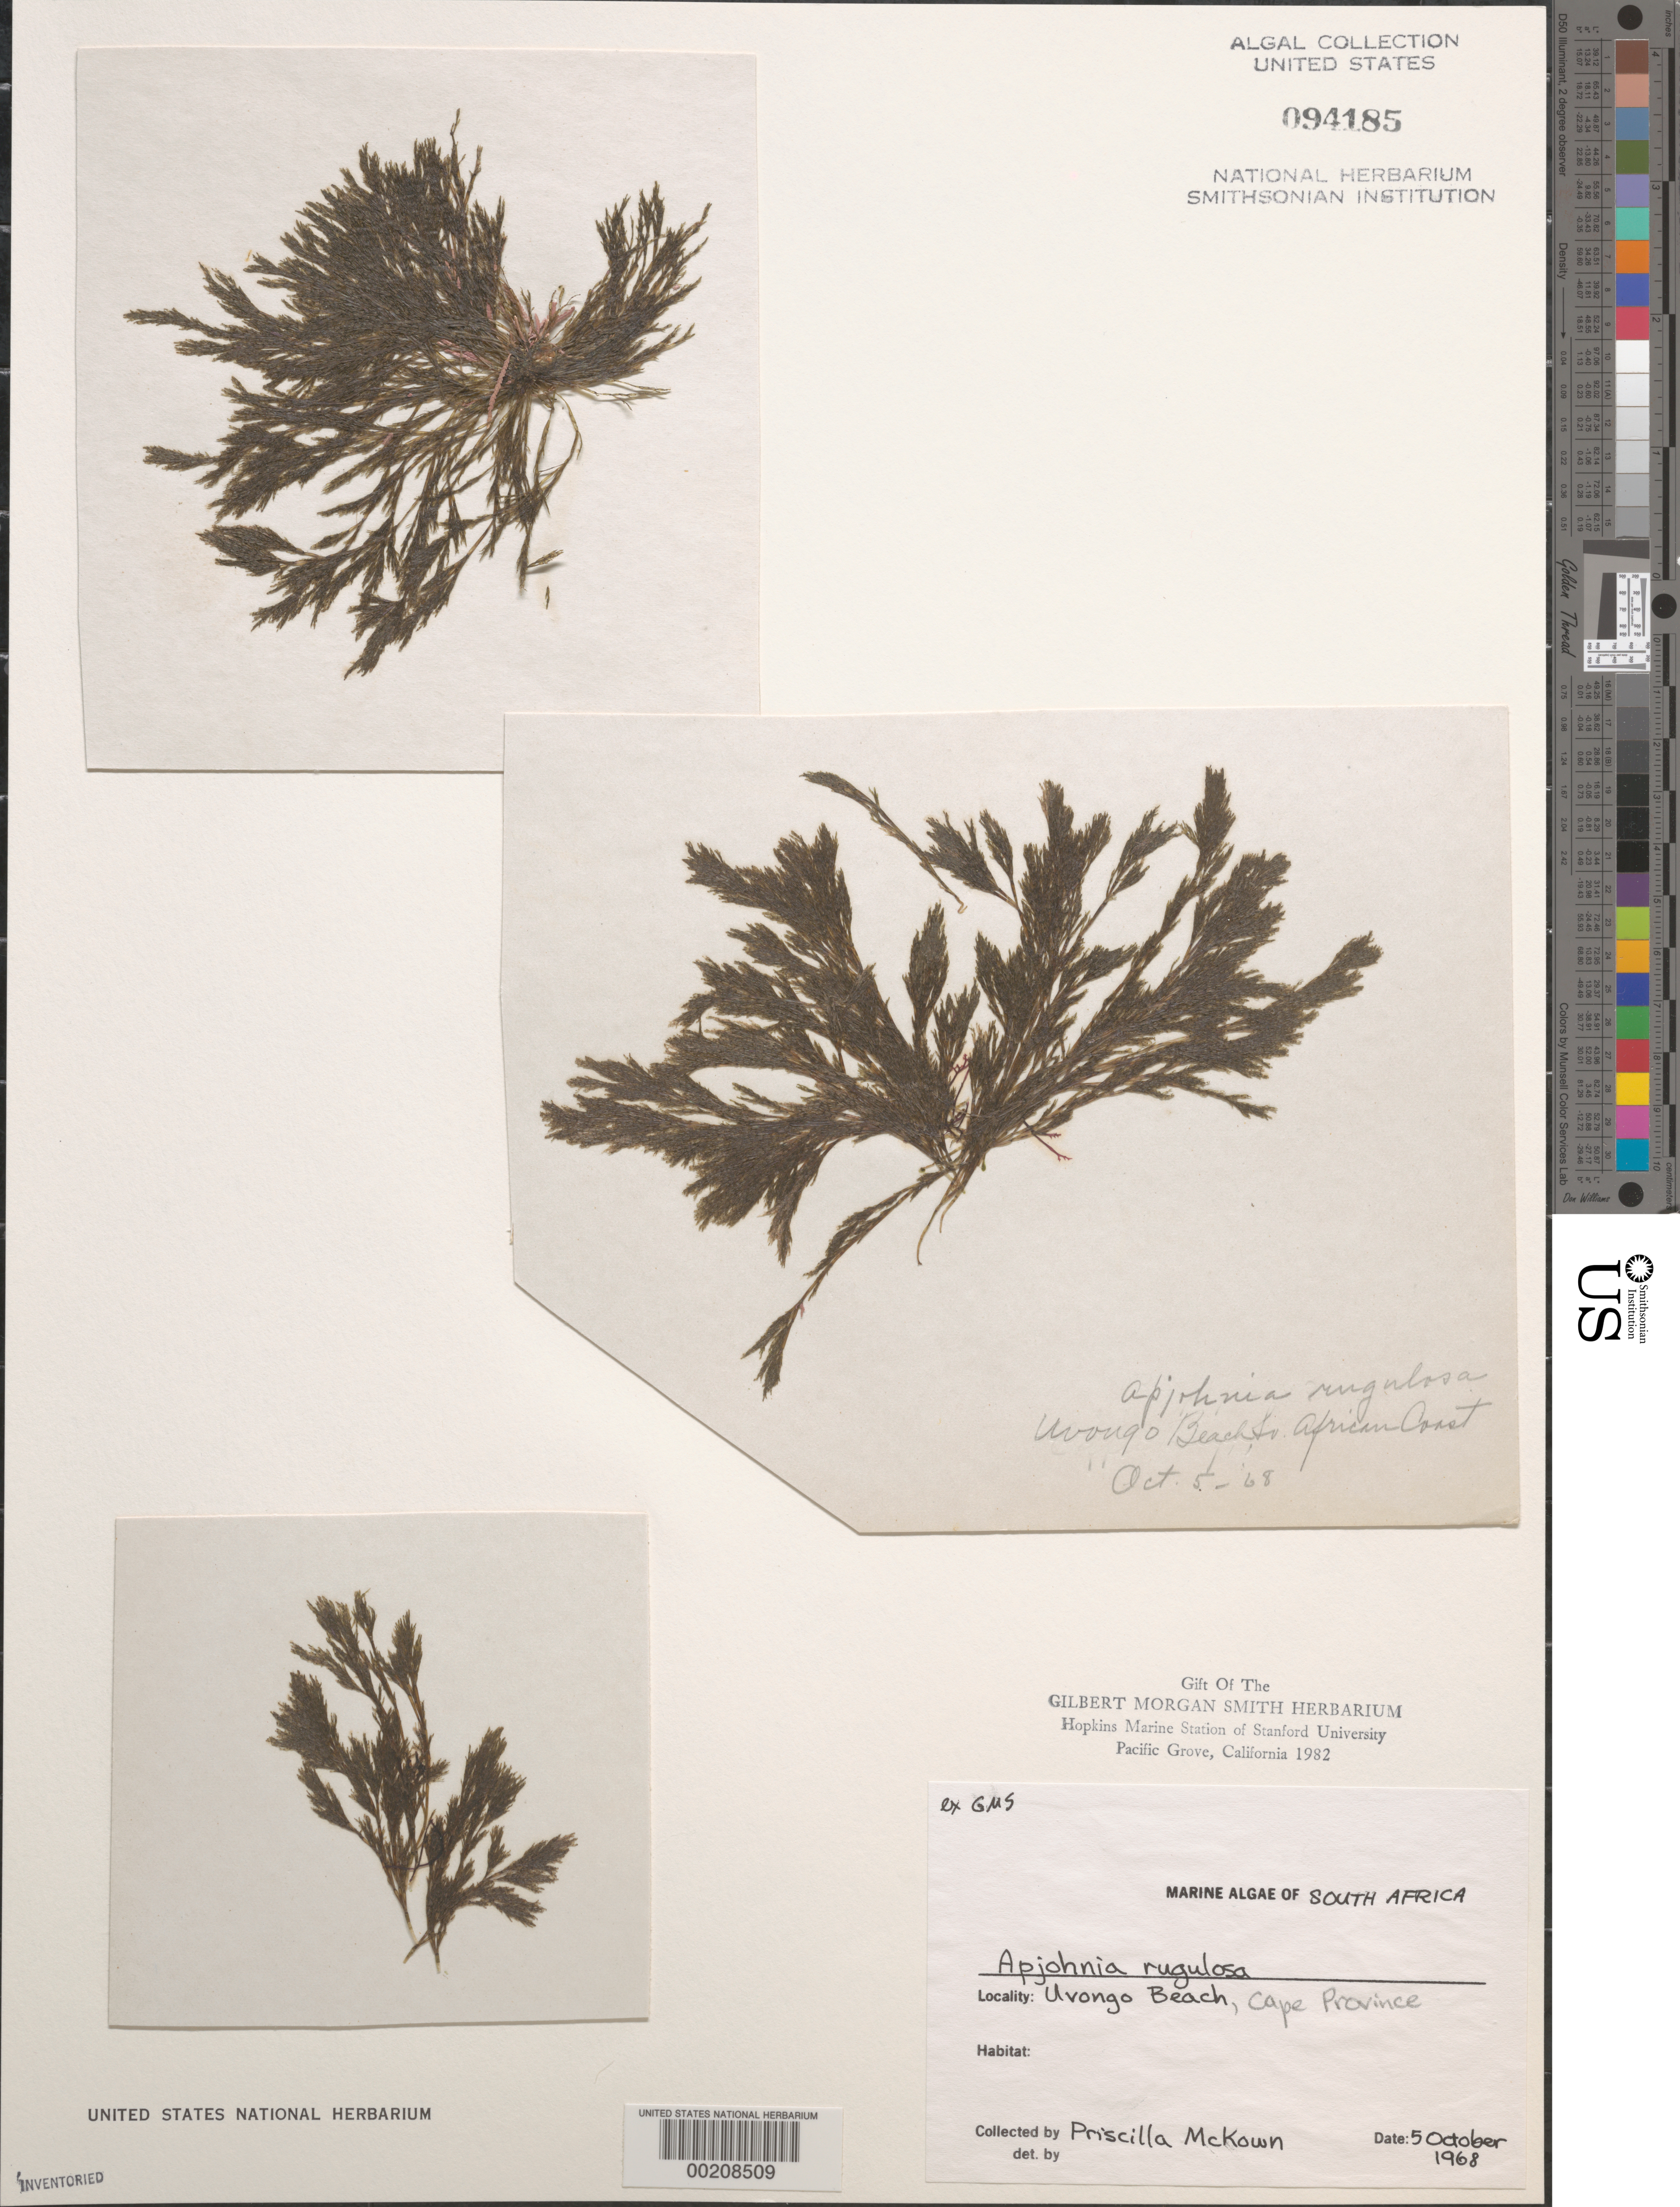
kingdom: Plantae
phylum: Chlorophyta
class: Ulvophyceae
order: Cladophorales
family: Cladophoraceae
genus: Cladophora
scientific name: Cladophora prolifera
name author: (Roth) Kütz.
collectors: P. McKown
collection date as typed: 05 Oct 1968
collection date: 1968-10-05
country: South Africa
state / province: KwaZulu-Natal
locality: Uvongo beach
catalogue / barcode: US 94185